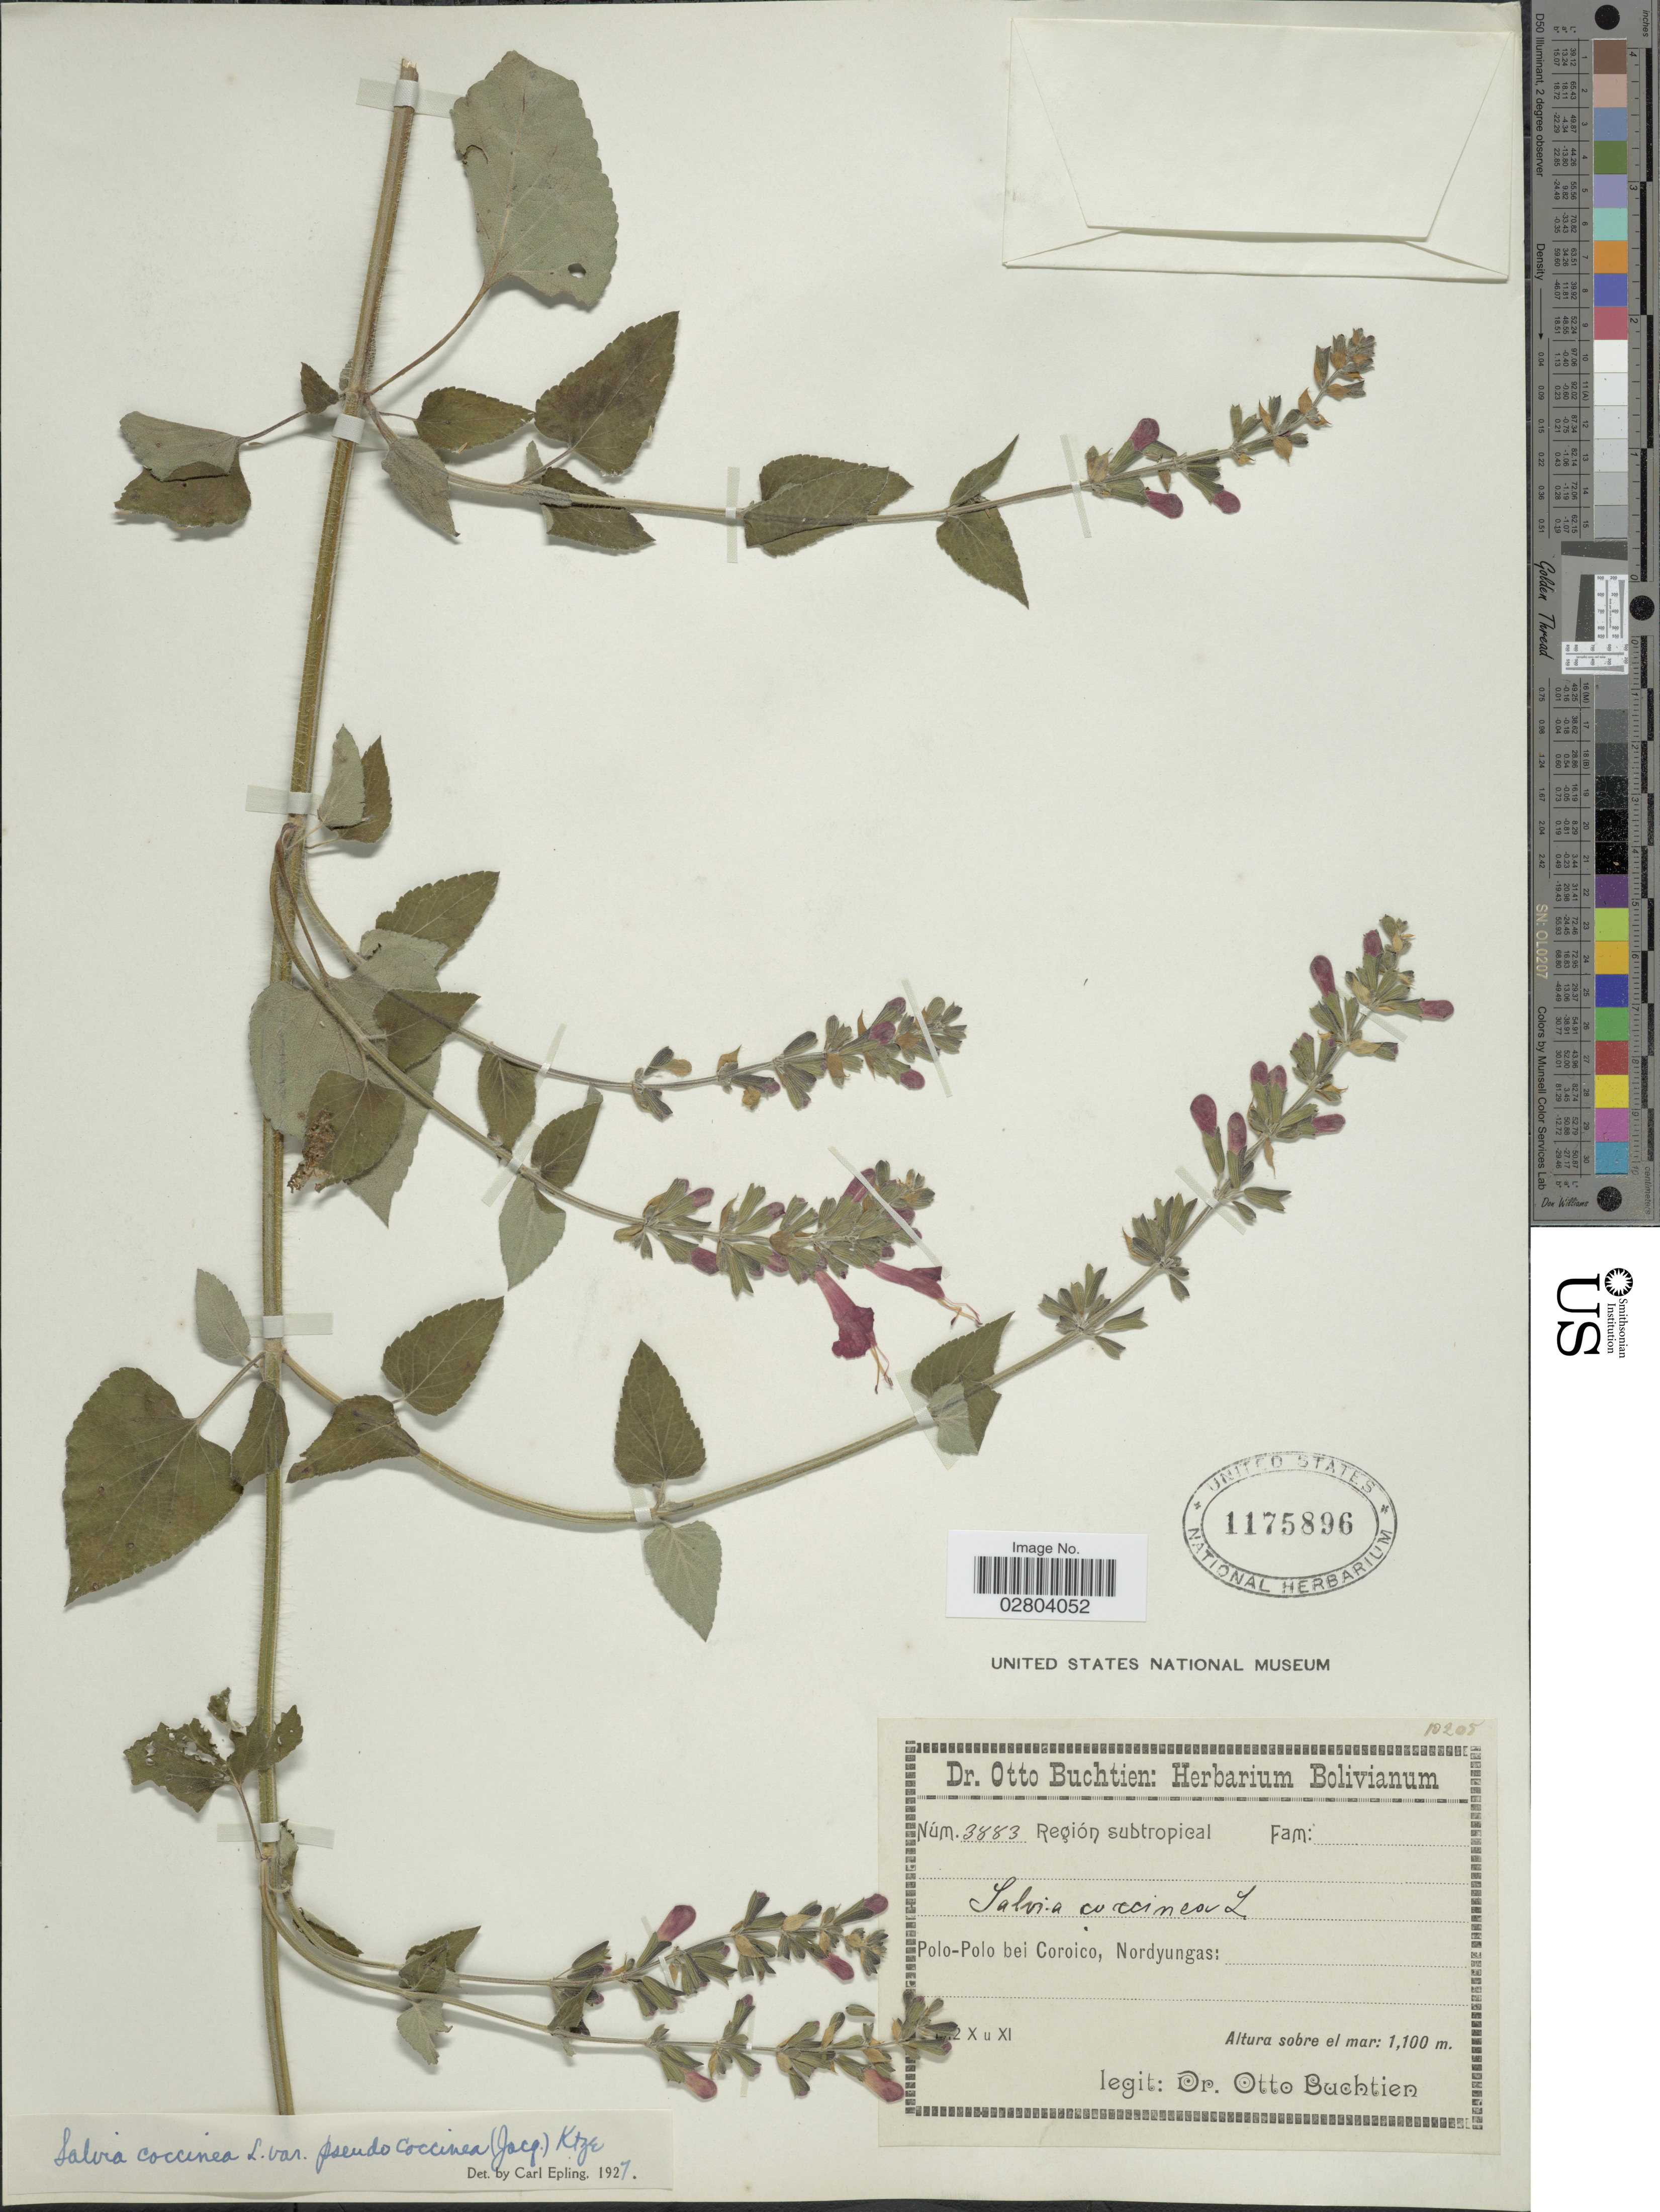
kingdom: Plantae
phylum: Tracheophyta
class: Magnoliopsida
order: Lamiales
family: Lamiaceae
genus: Salvia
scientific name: Salvia coccinea 'Naples Lavender'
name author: L. f. ex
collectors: O. Buchtien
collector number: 3883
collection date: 1912-10/1912-11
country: Bolivia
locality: Región subtropical. Polo-polo bei Coroico, Nordyungas.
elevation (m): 1100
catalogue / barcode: US 1175896